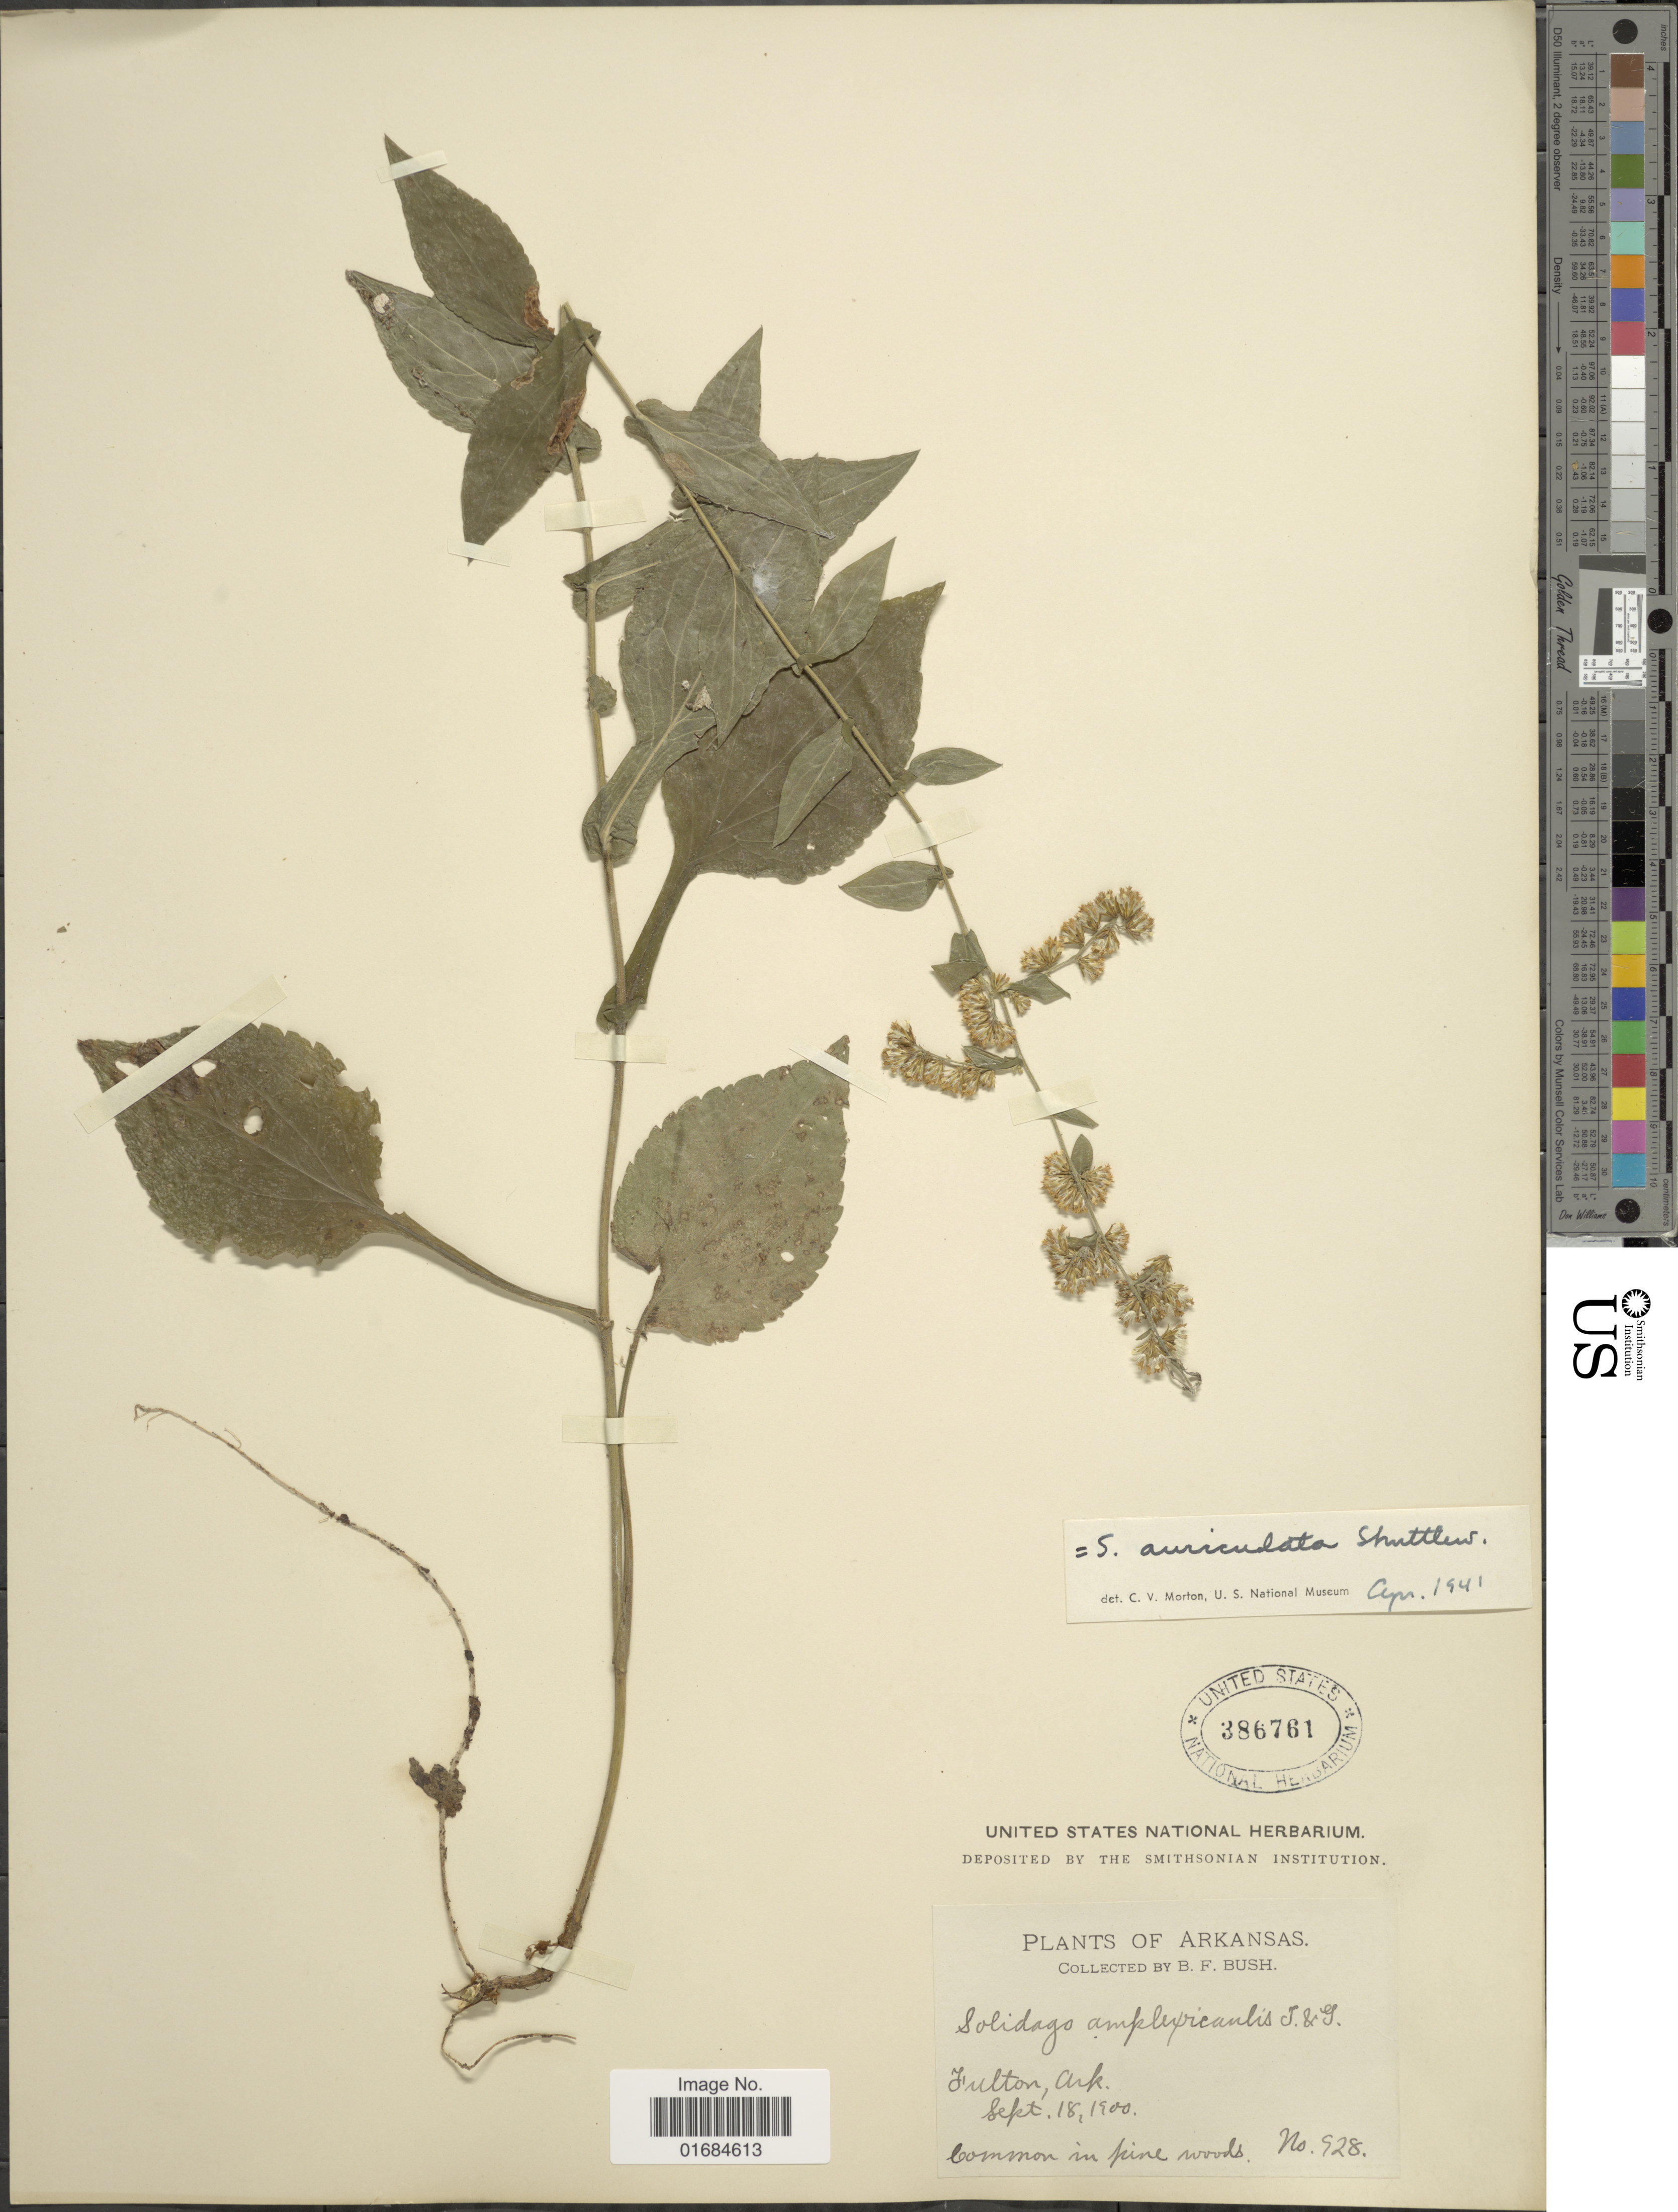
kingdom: Plantae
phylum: Tracheophyta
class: Magnoliopsida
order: Asterales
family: Asteraceae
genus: Solidago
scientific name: Solidago auriculata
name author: Shuttlew. ex S.F. Blake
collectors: B. F. Bush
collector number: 928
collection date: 1900-08-18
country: United States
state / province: Arkansas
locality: Fulton Ark.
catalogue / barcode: US 386761